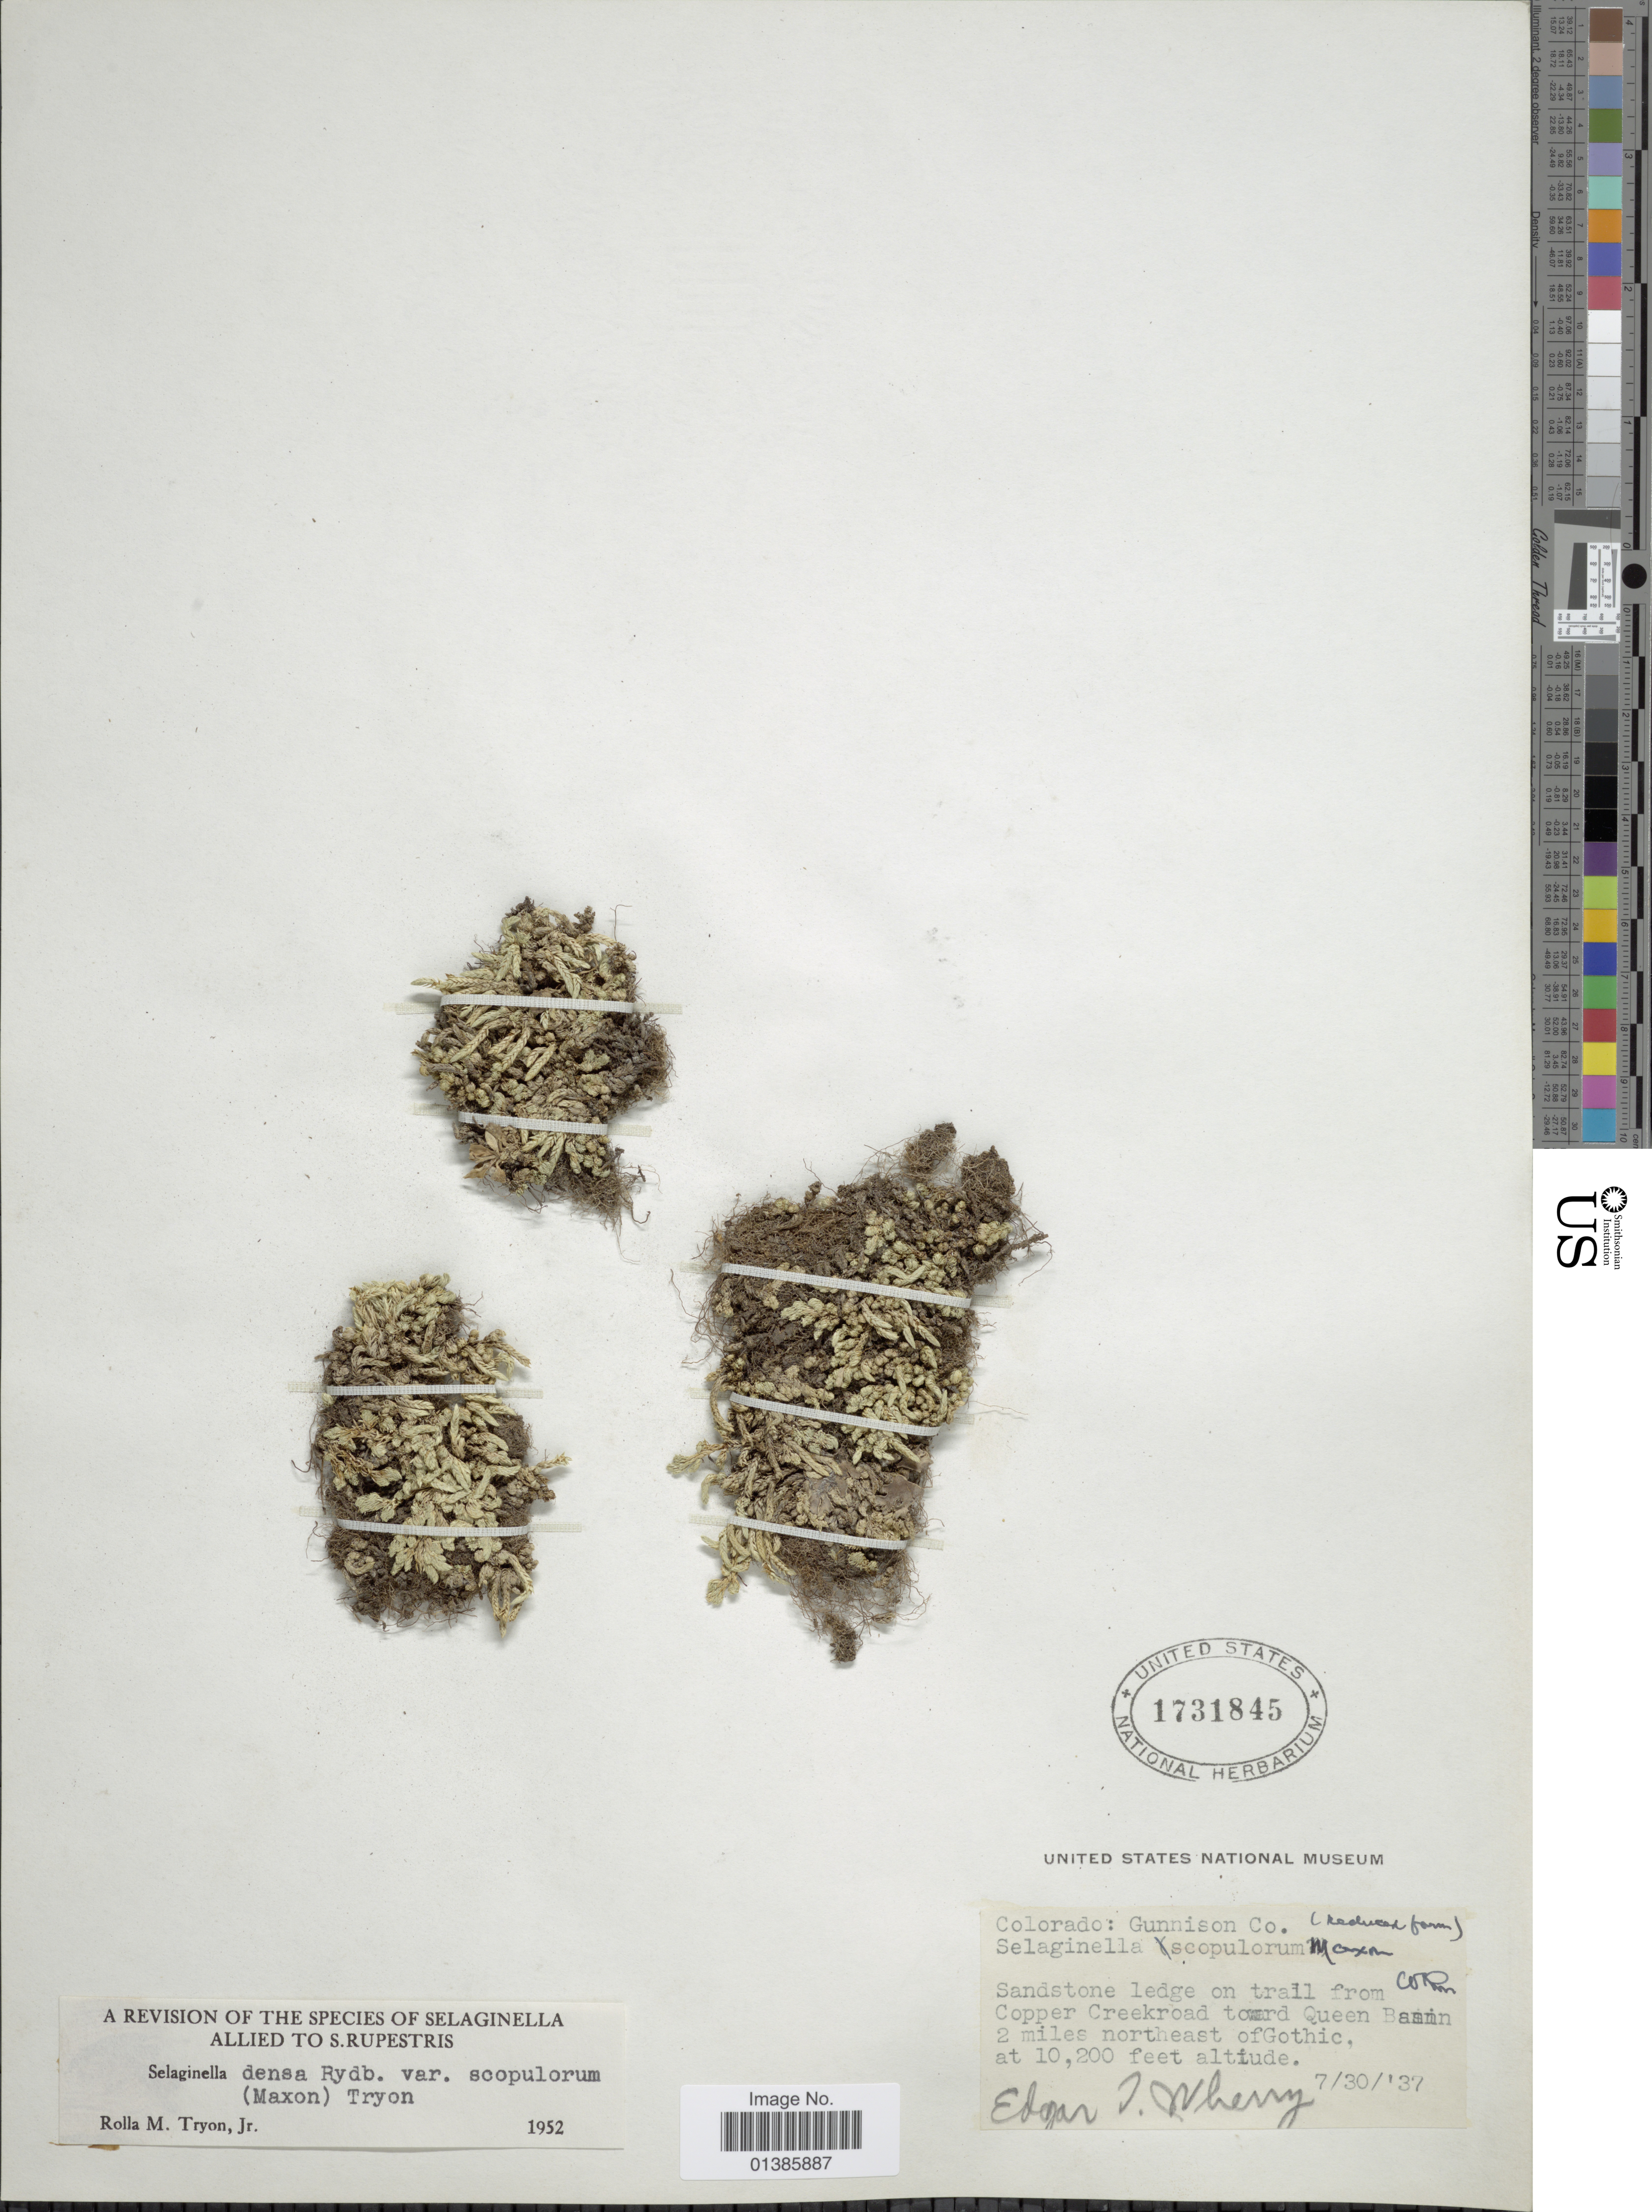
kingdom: Plantae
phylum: Tracheophyta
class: Lycopodiopsida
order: Selaginellales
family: Selaginellaceae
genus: Selaginella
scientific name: Selaginella densa var. scopulorum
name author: (Maxon) R.M. Tryon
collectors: E. T. Wherry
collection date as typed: Transcribed d/m/y: 30/7/37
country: United States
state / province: Colorado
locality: Gunnison Co. Sandstone ledge on trail from Copper Creekroad toward Queen Basin 2 miles northeast of Gothic.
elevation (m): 3109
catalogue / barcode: US 1731845